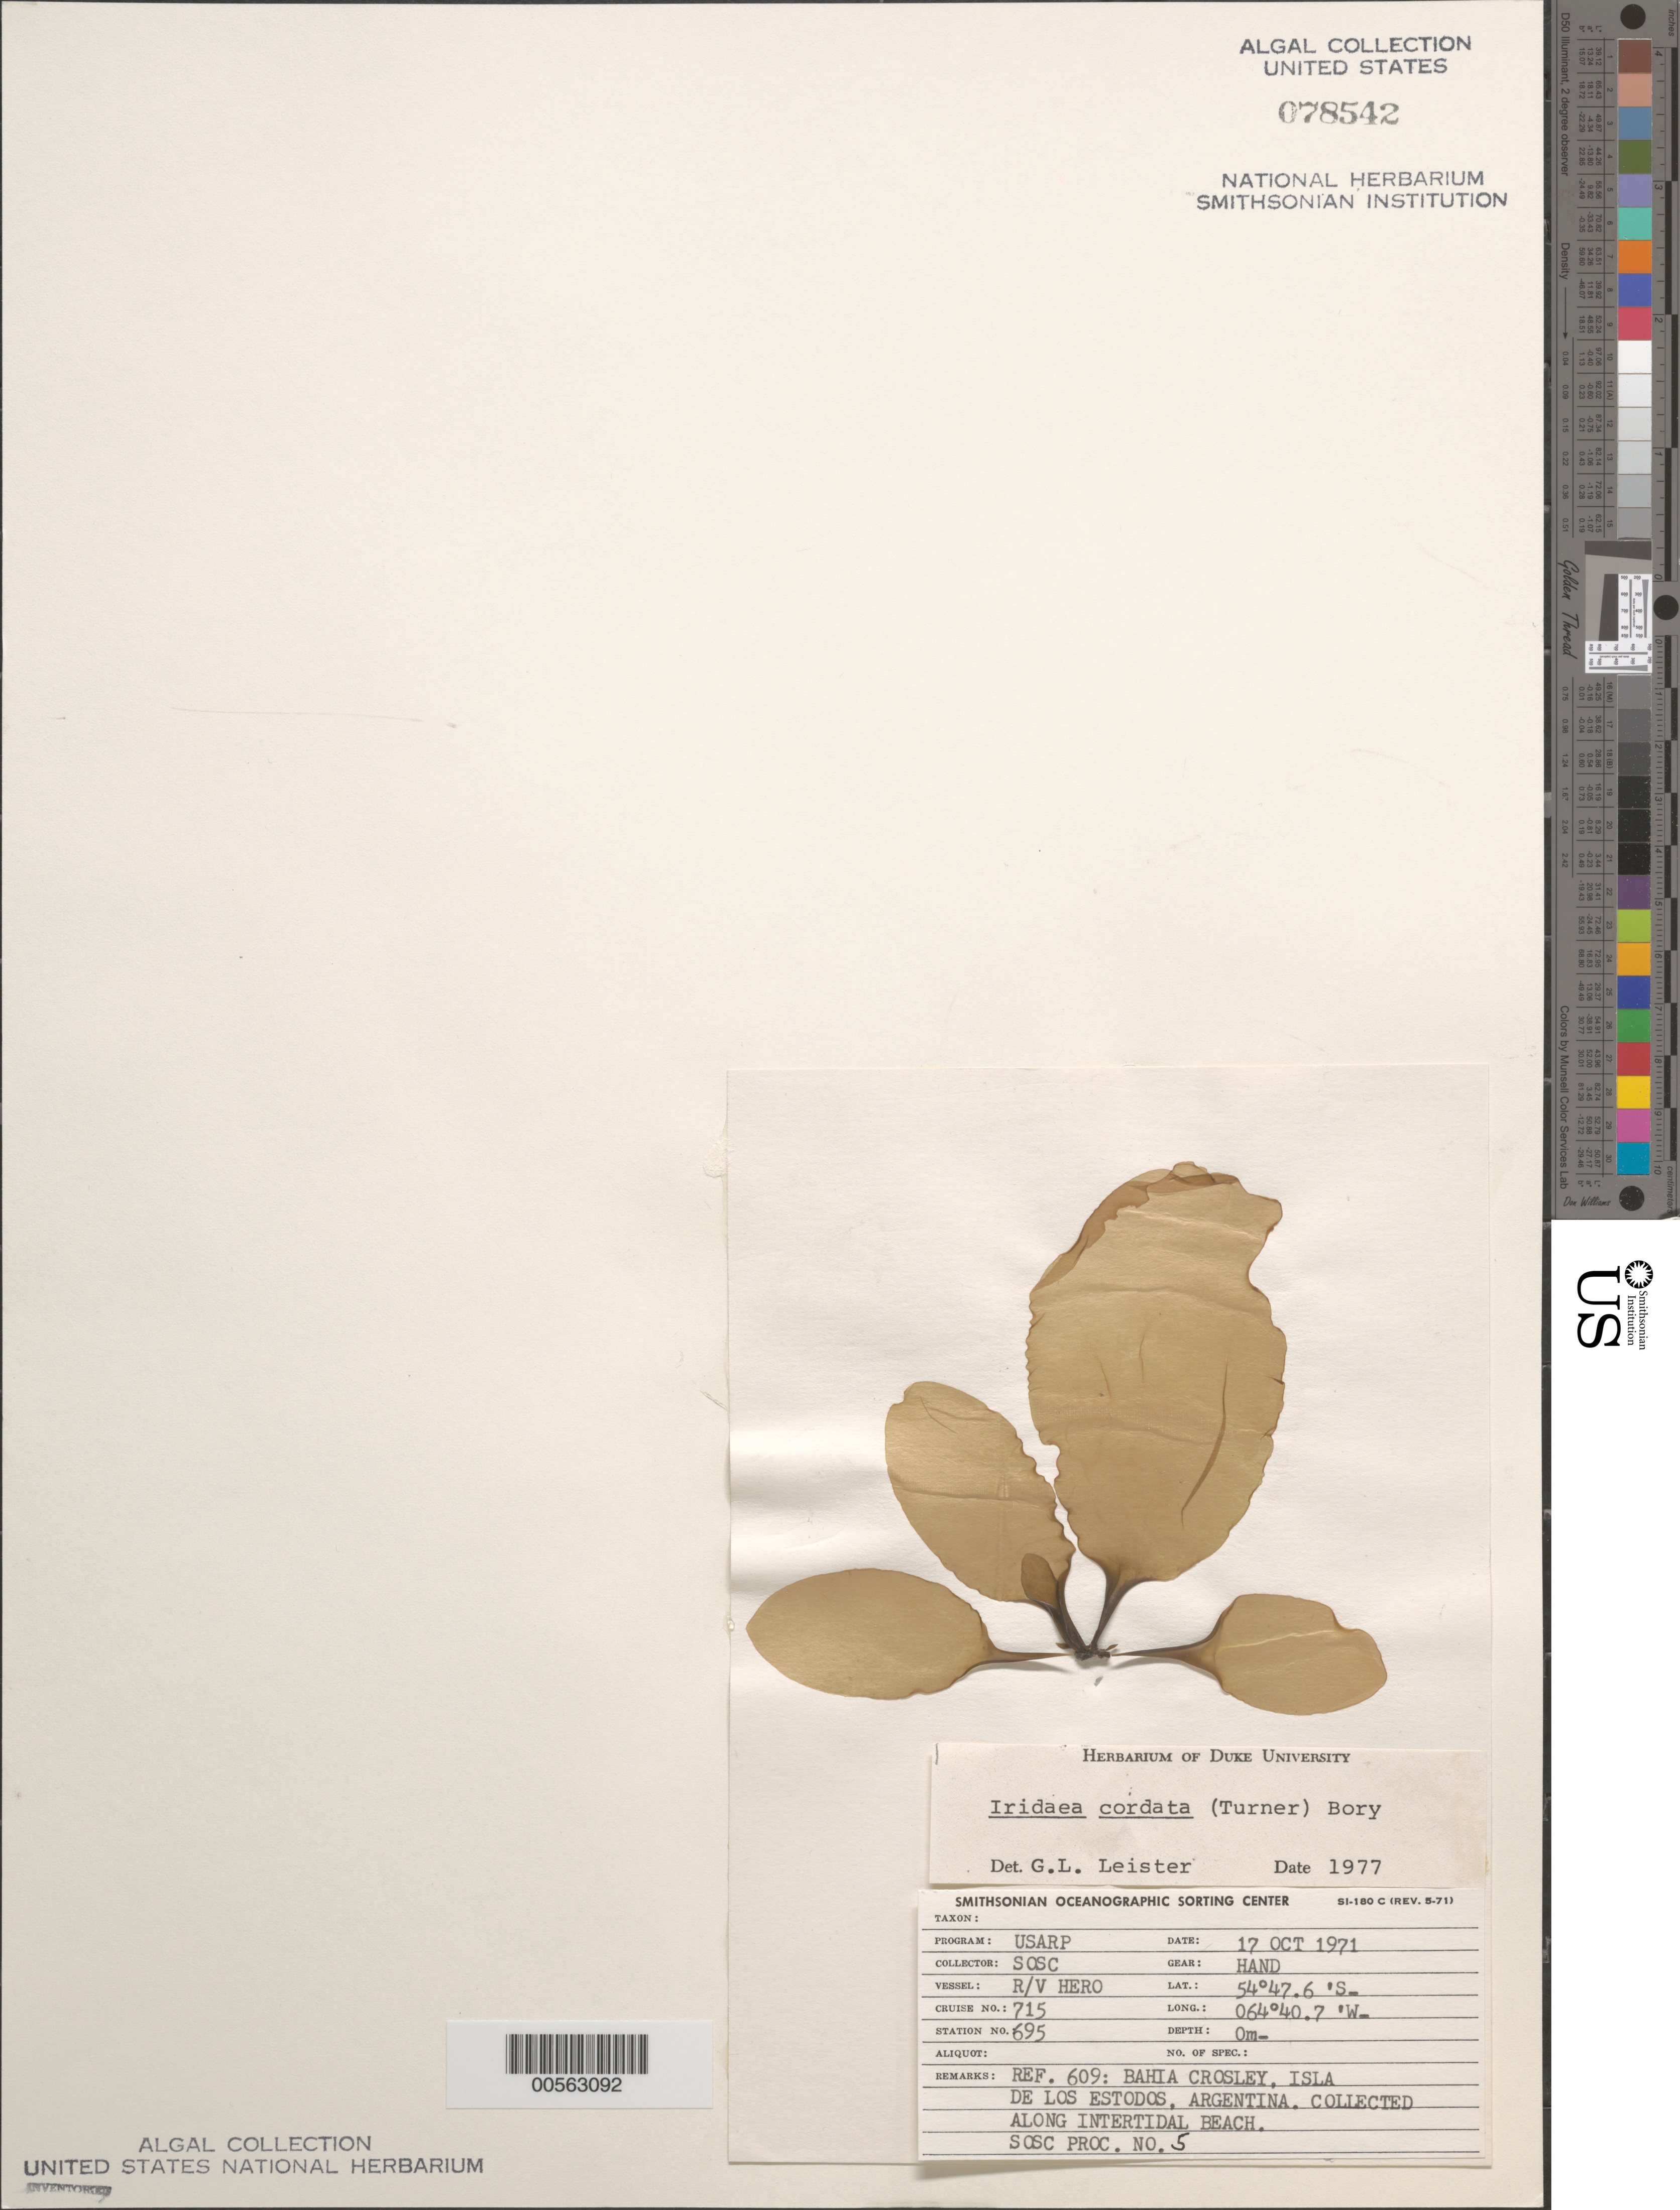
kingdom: Plantae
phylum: Rhodophyta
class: Florideophyceae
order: Gigartinales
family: Gigartinaceae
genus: Iridaea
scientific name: Iridaea cordata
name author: (Turner) Bory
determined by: Leister, G. L.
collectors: SOSC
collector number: Station 695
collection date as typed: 17 Oct 1971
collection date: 1971-10-17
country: Argentina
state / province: Tierra del Fuego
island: Isla de los Estados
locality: Bahia Crossley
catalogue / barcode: US 78542